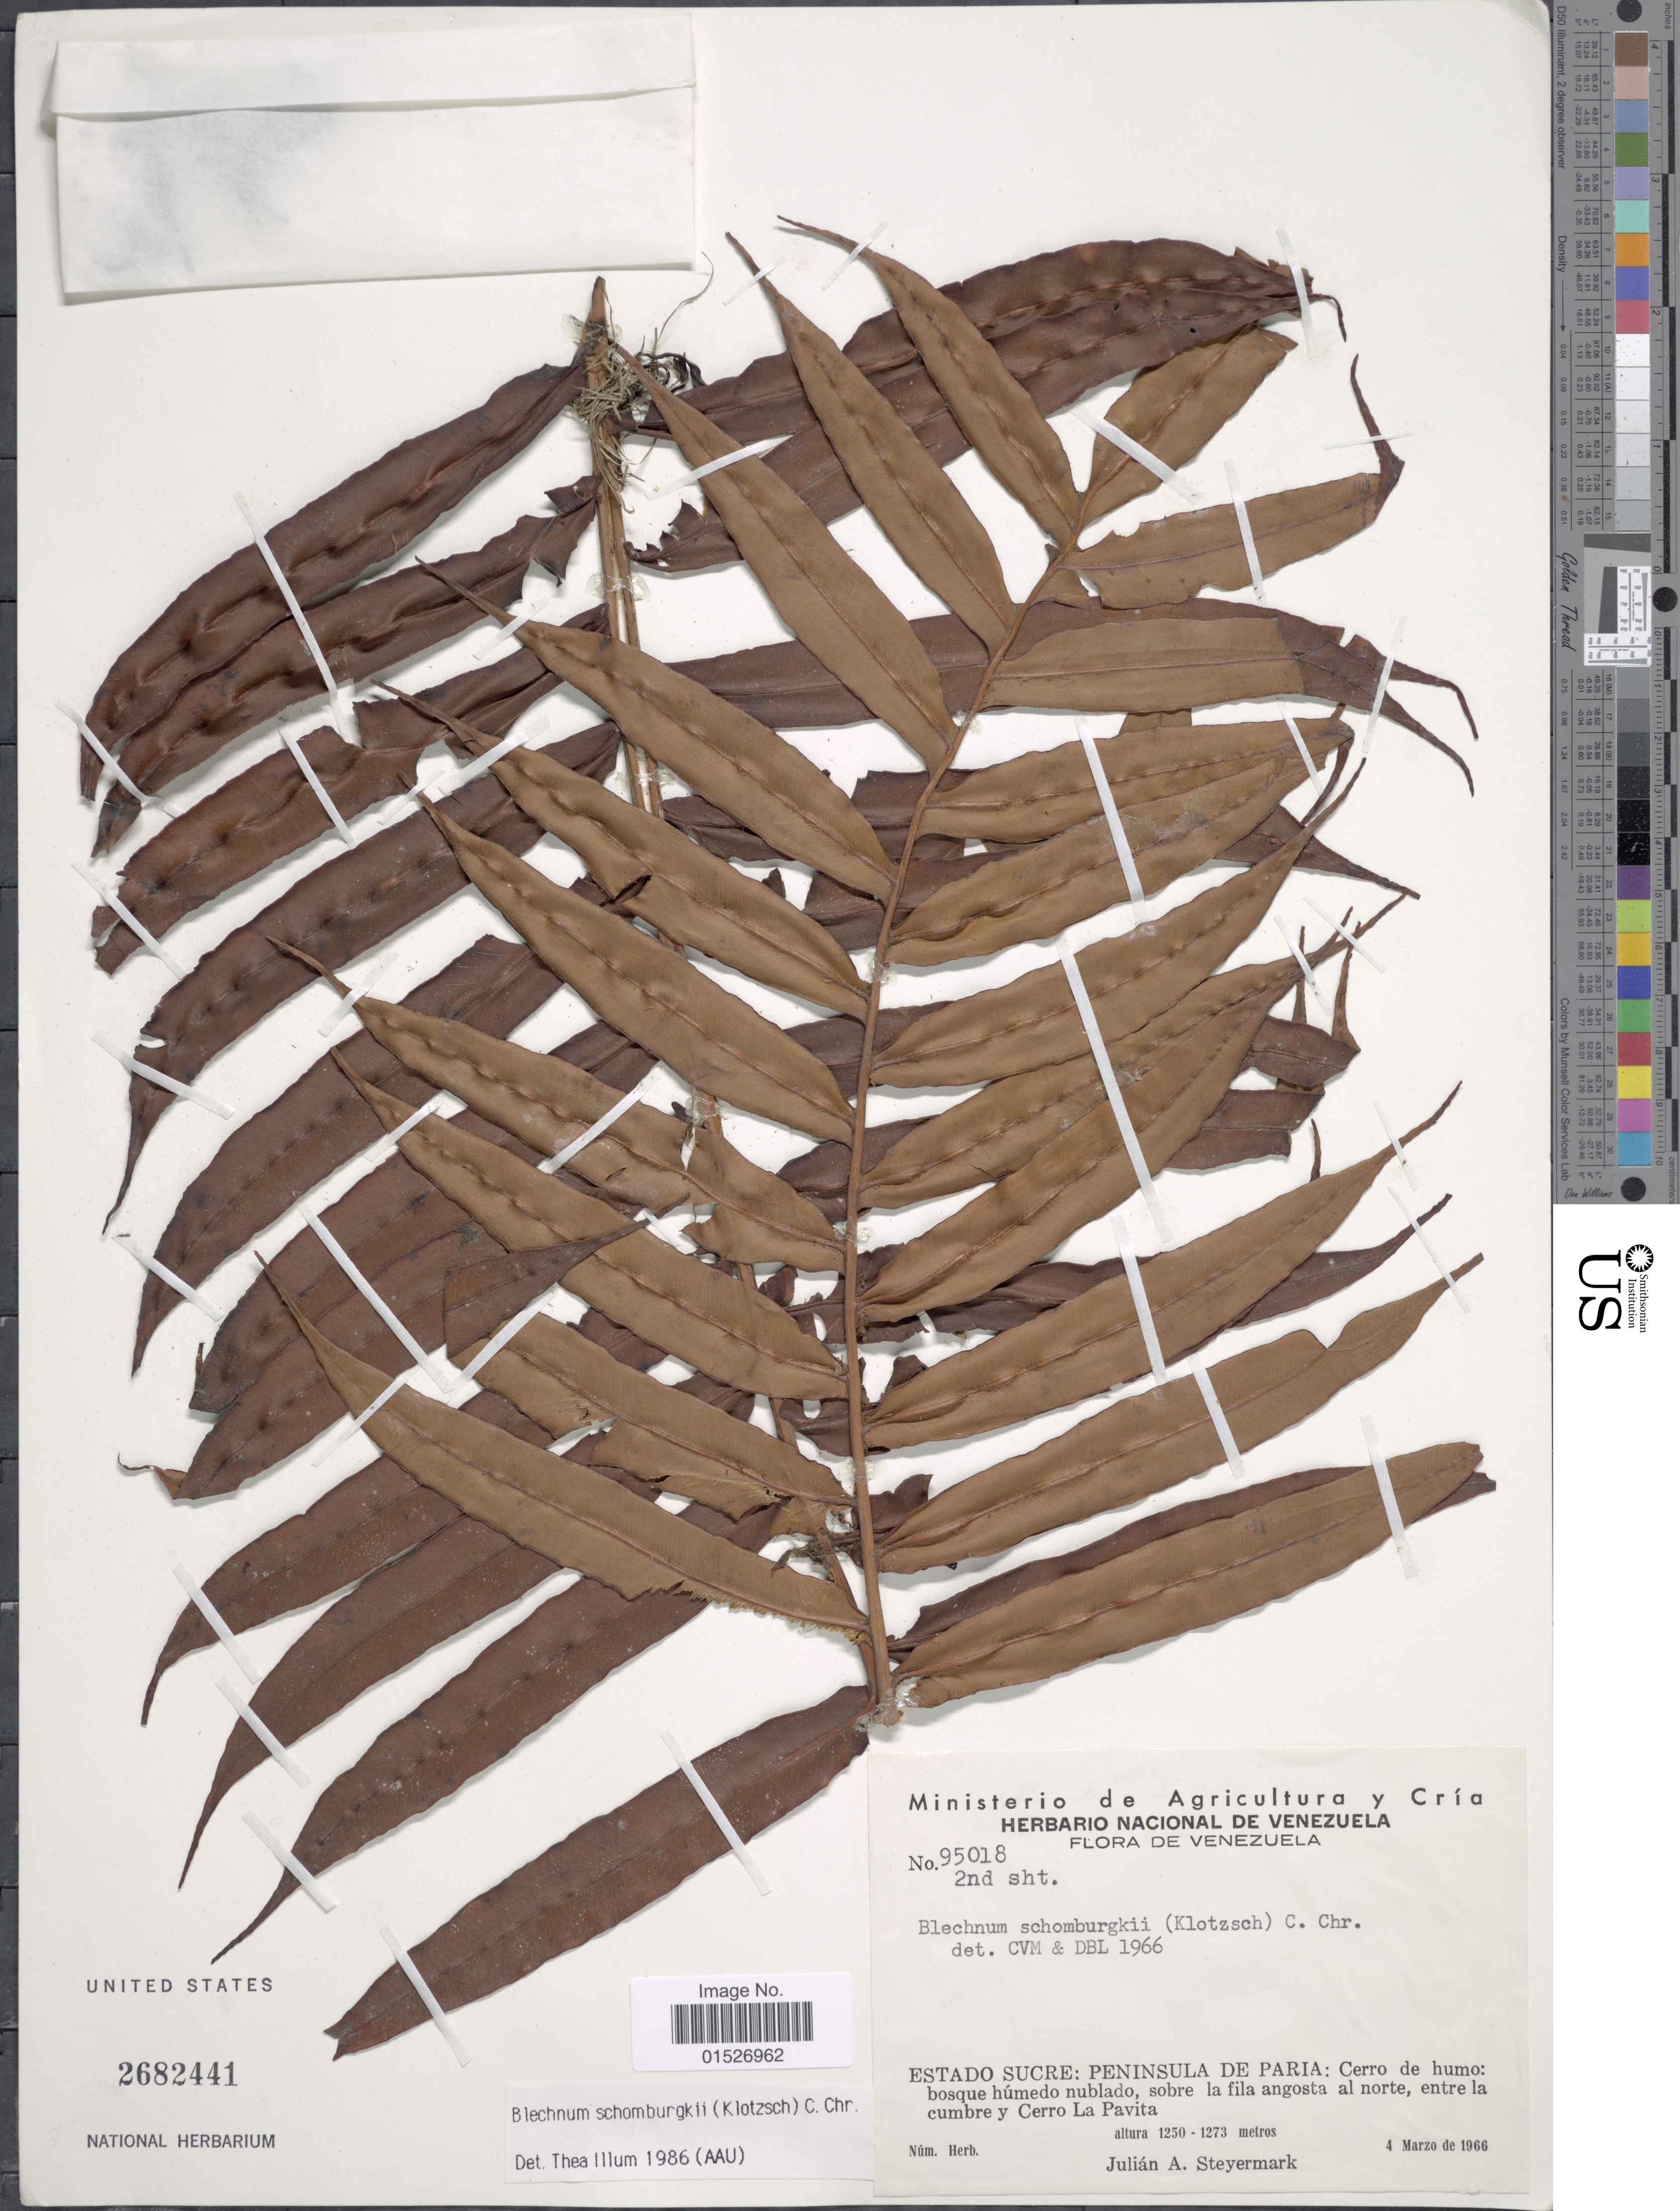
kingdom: Plantae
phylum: Tracheophyta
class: Polypodiopsida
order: Polypodiales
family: Blechnaceae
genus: Blechnum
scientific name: Blechnum schomburgkii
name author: (Klotzsch) C. Chr.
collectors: J. Steyermark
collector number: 95018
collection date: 1966-03-04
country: Venezuela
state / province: Sucre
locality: Estado Sucre: Peninsula De Paria: Cerro de humo:bosque humedo nublado, sobre la fila angosta al norte, entre la cumbre u Cerro La Pavita.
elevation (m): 1250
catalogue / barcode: US 2682441